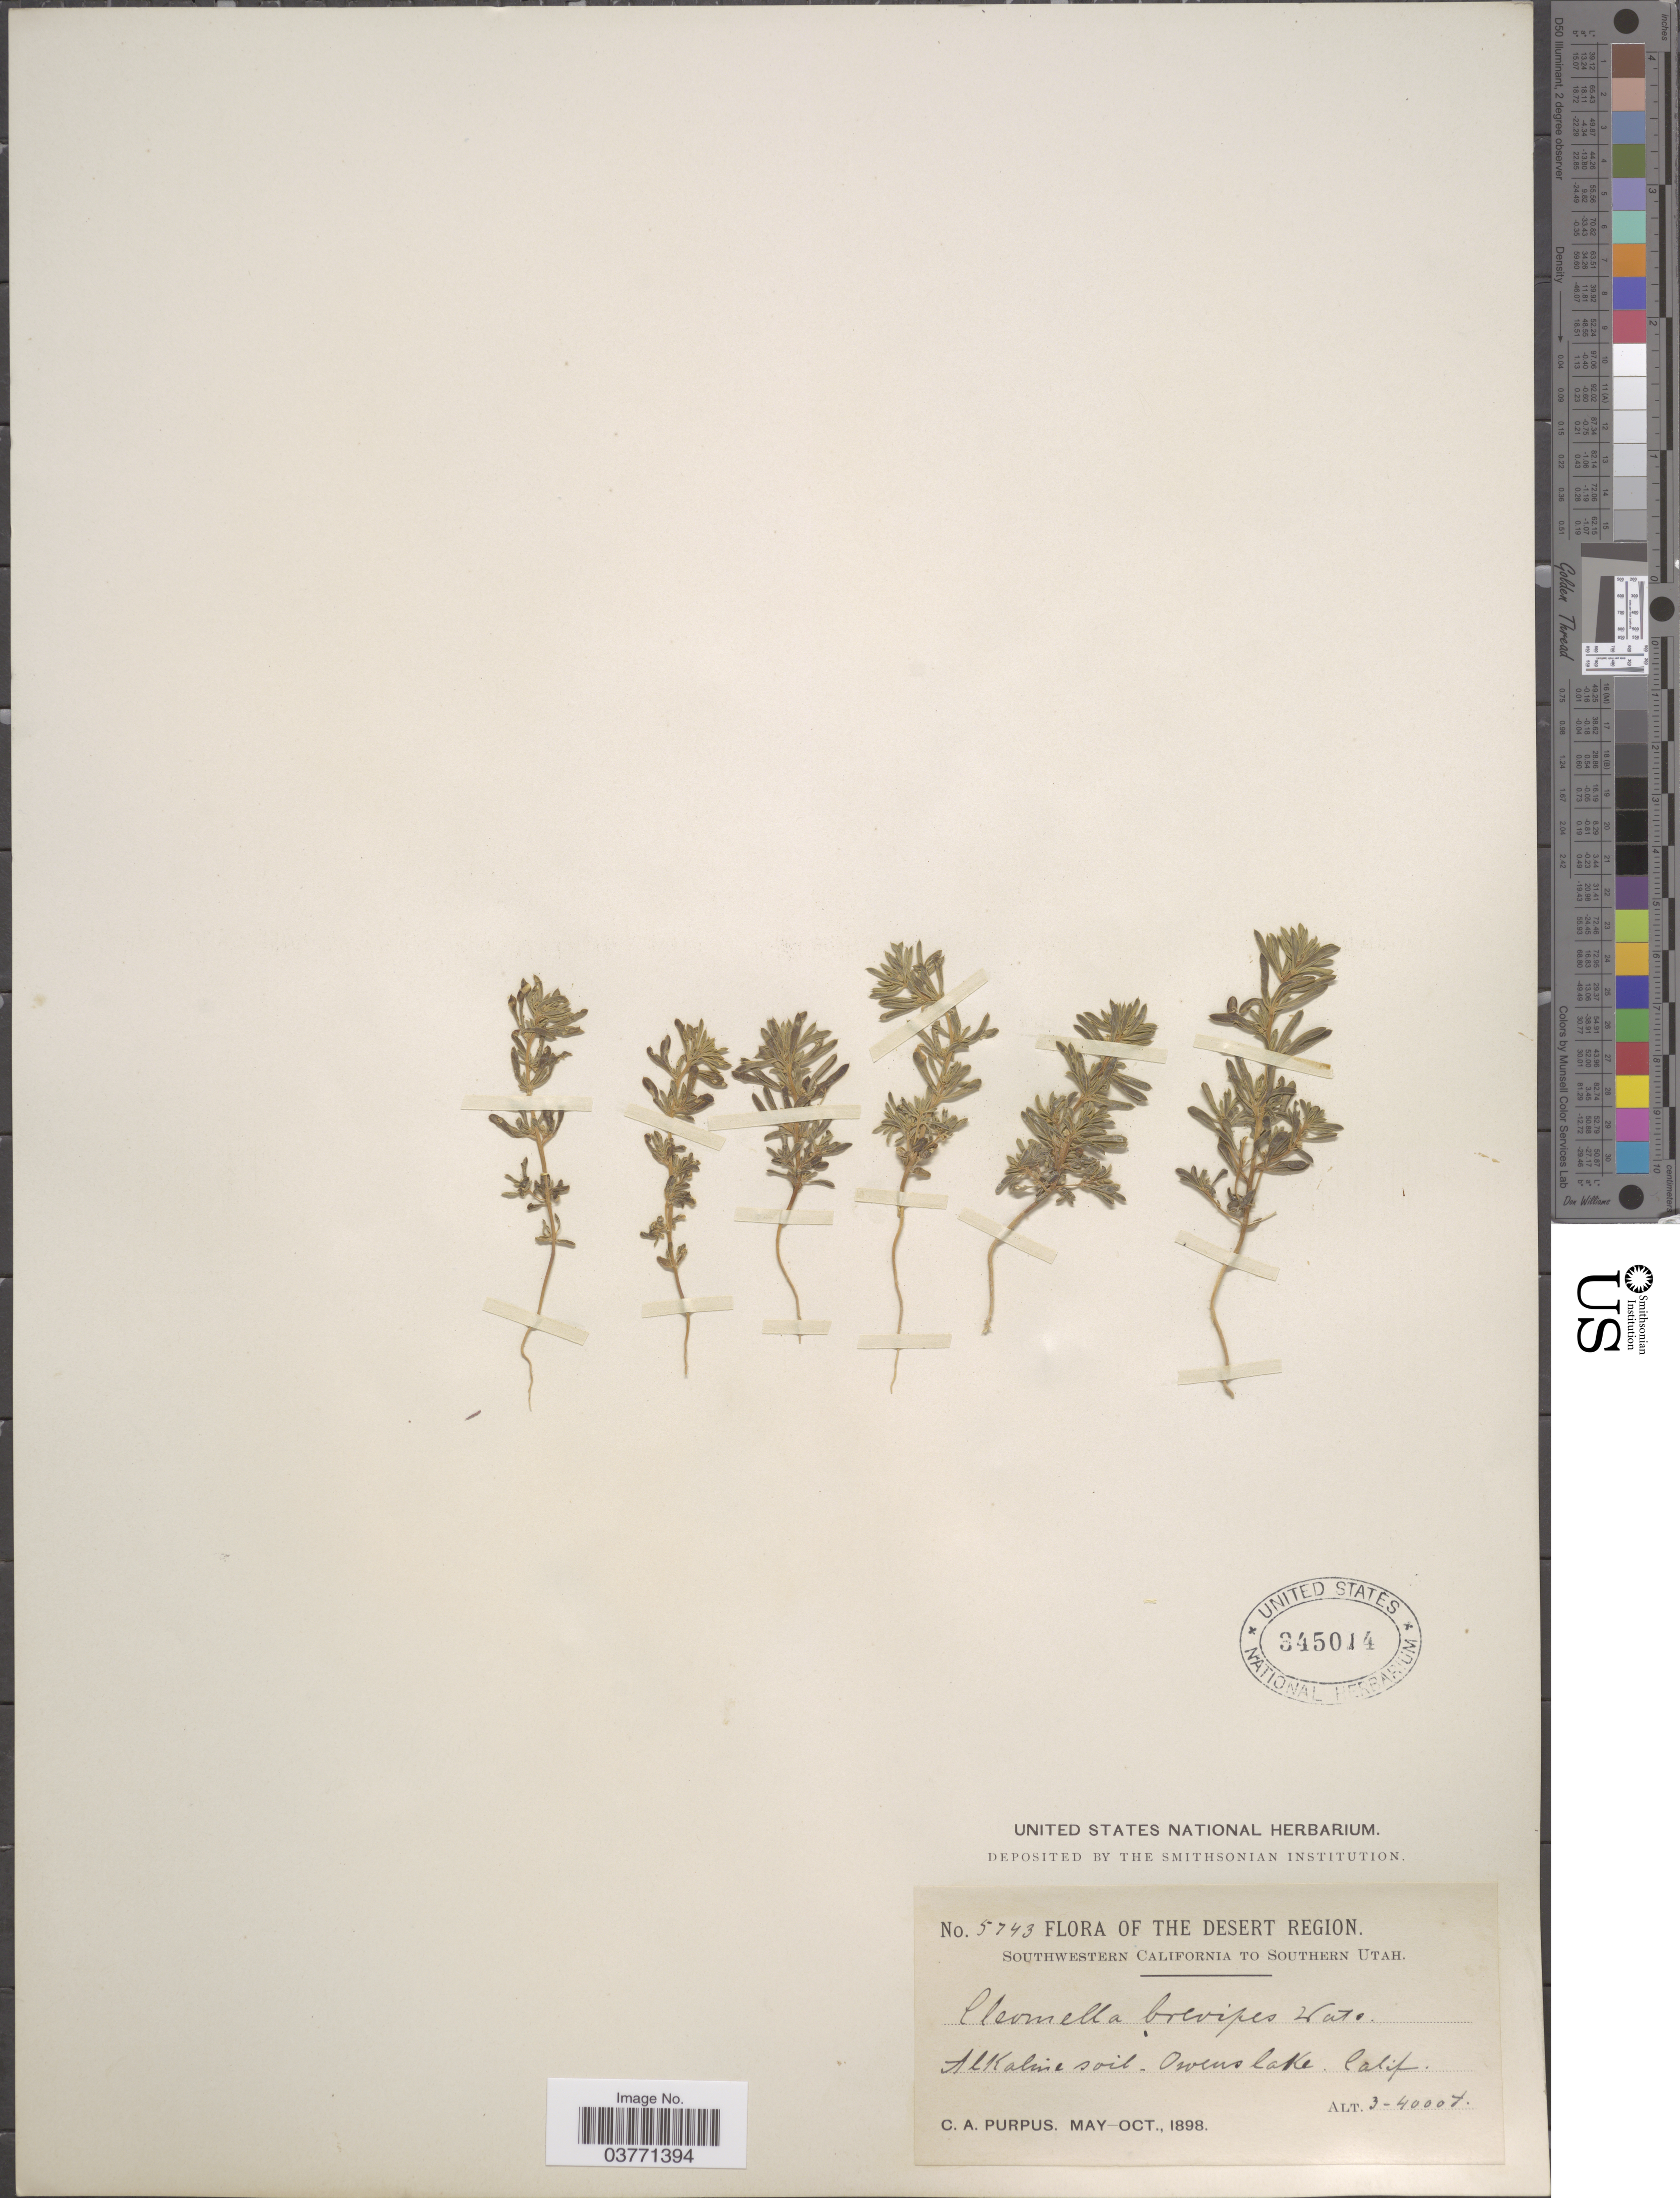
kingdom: Plantae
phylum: Tracheophyta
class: Magnoliopsida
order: Brassicales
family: Cleomaceae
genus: Cleomella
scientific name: Cleomella brevipes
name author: S. Watson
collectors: C. A. Purpus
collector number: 5743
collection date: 1898-06/1898-10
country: United States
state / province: California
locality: The Desert Region. Southwestern California to Southern Utah. Alkaline soil. Owenslake.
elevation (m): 914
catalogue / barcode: US 345014